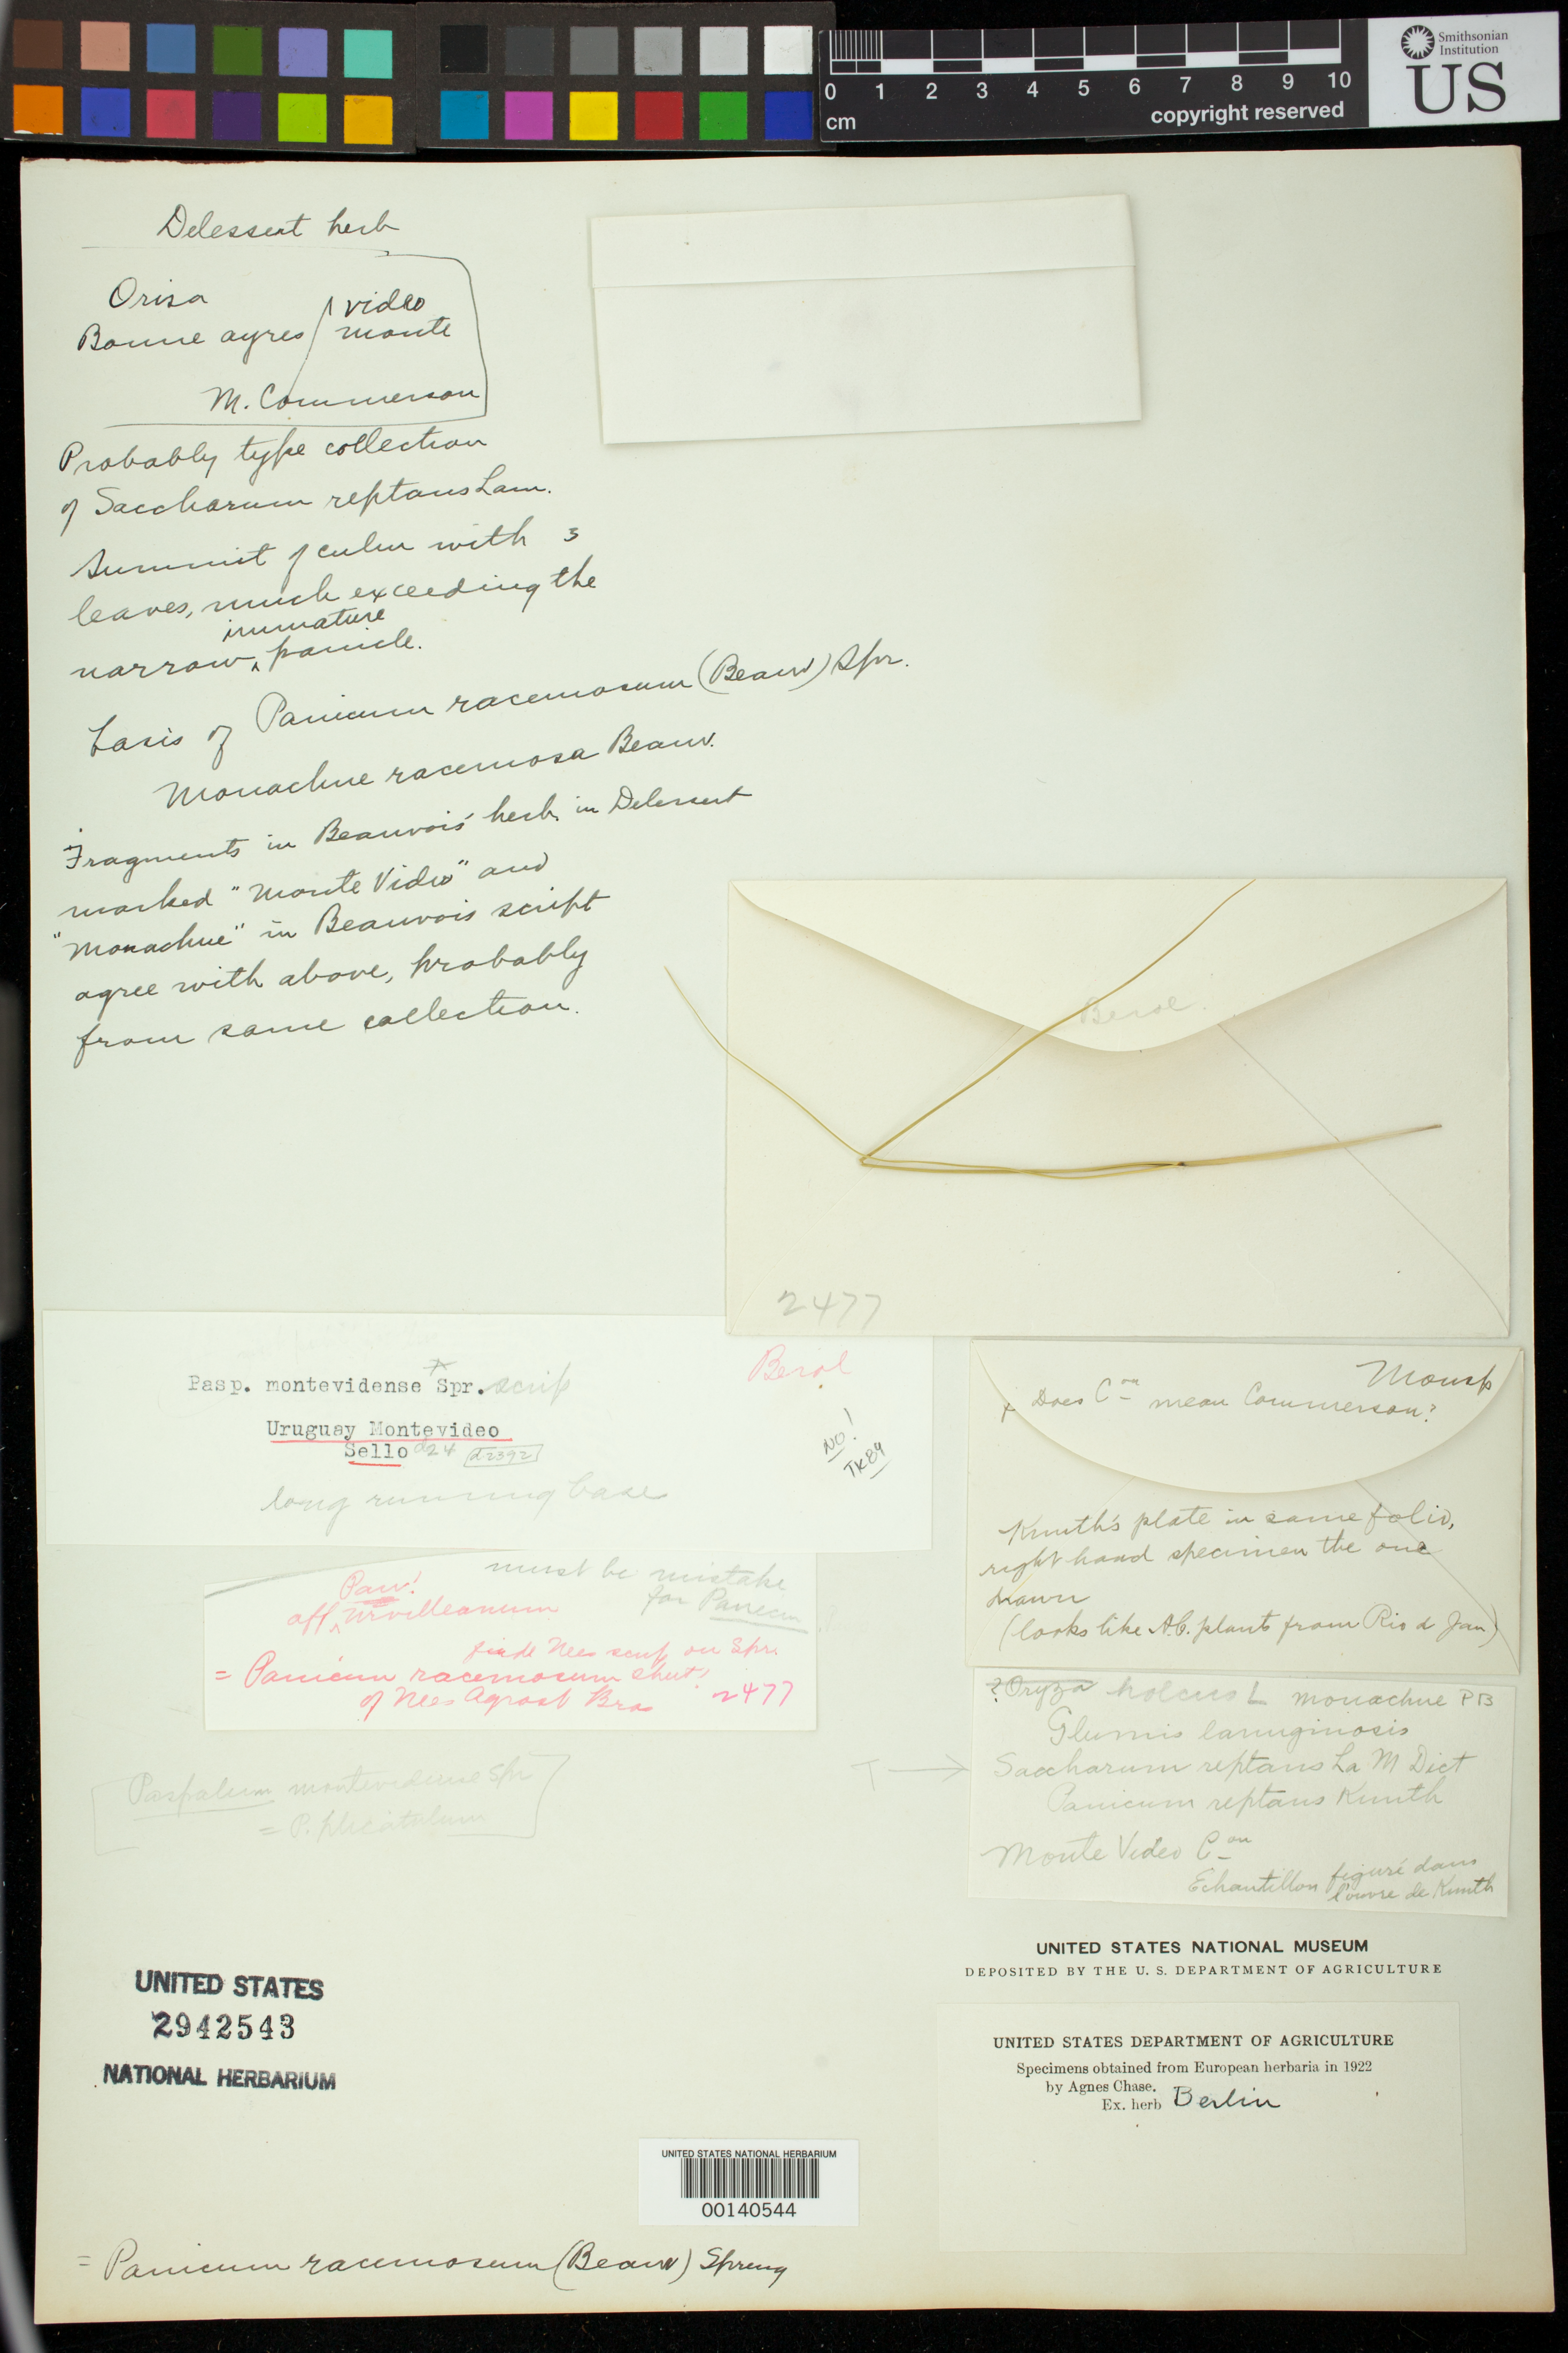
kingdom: Plantae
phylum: Tracheophyta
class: Liliopsida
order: Poales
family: Poaceae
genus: Monachne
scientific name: Monachne racemosa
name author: P. Beauv.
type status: Possible Type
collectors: P. Commerson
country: Uruguay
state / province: Montevideo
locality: Montevideo.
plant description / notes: Fragmentary material of type specimens ex herb. Berlin (& others?)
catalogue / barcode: US 2942543